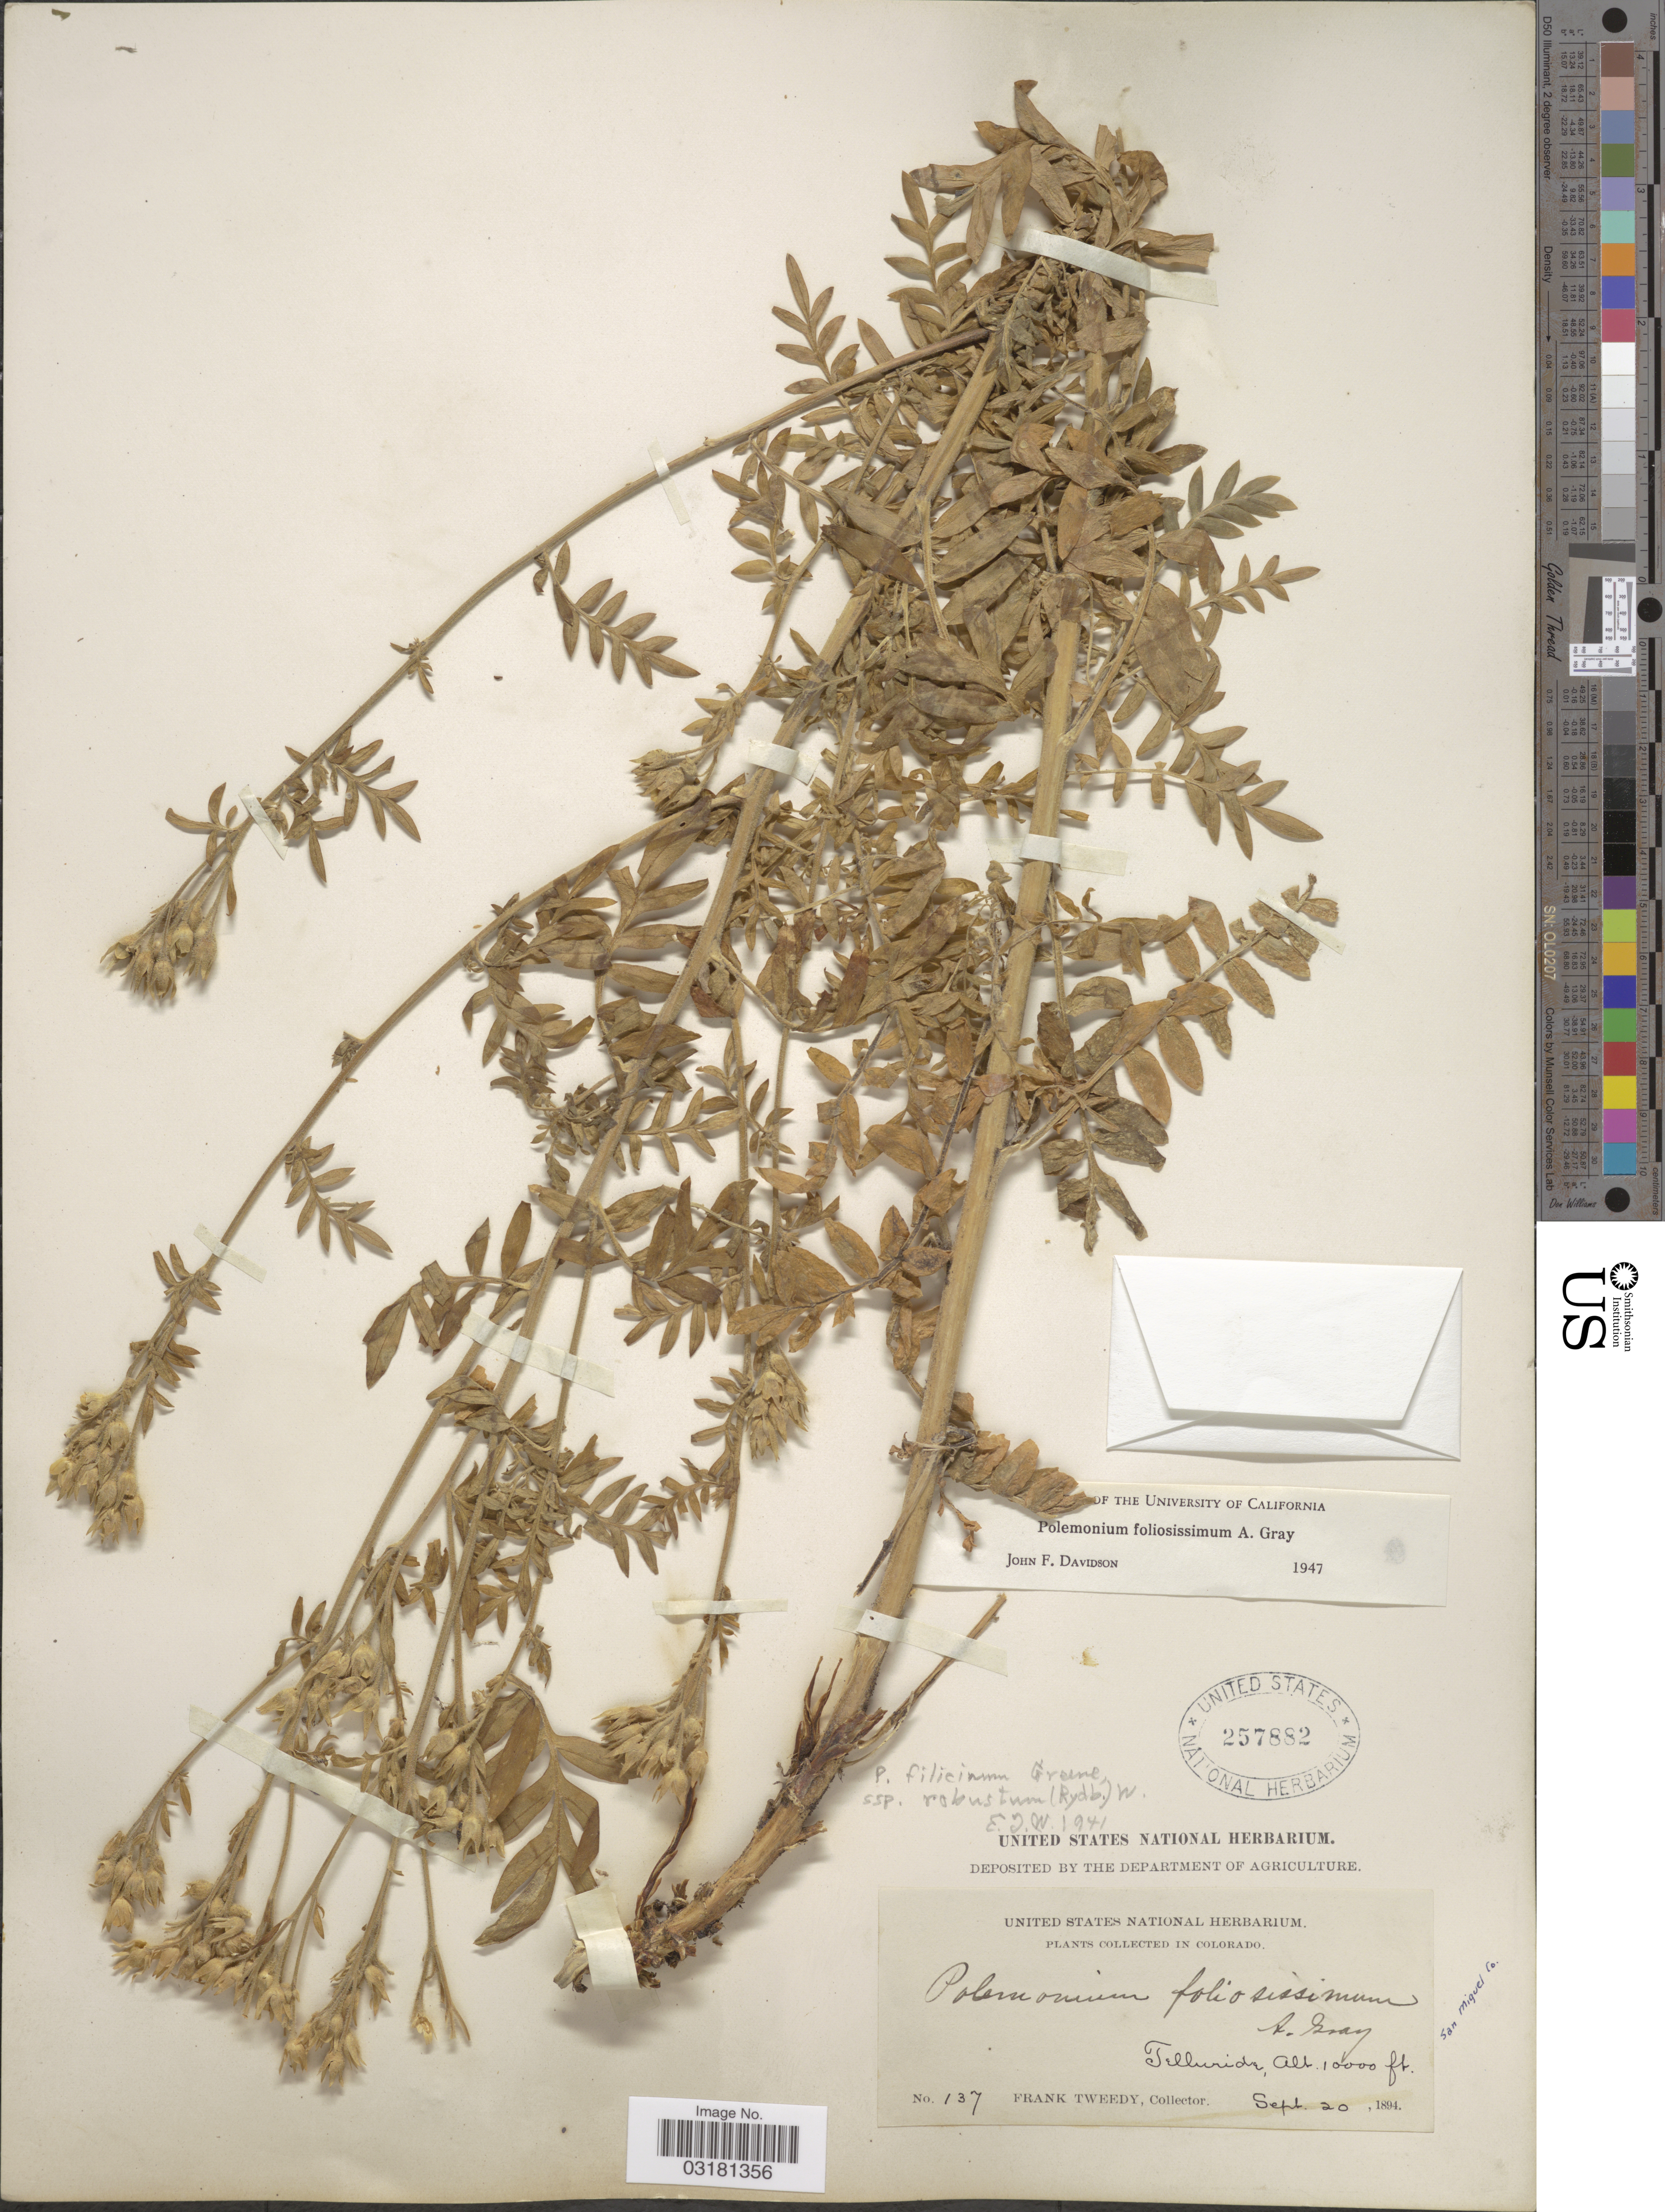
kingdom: Plantae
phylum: Tracheophyta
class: Magnoliopsida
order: Ericales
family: Polemoniaceae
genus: Polemonium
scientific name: Polemonium foliosissimum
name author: A. Gray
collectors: F. Tweedy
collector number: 137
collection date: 1894-09-20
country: United States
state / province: Colorado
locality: Telluride, San Miguel Co.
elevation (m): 3048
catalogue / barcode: US 257882